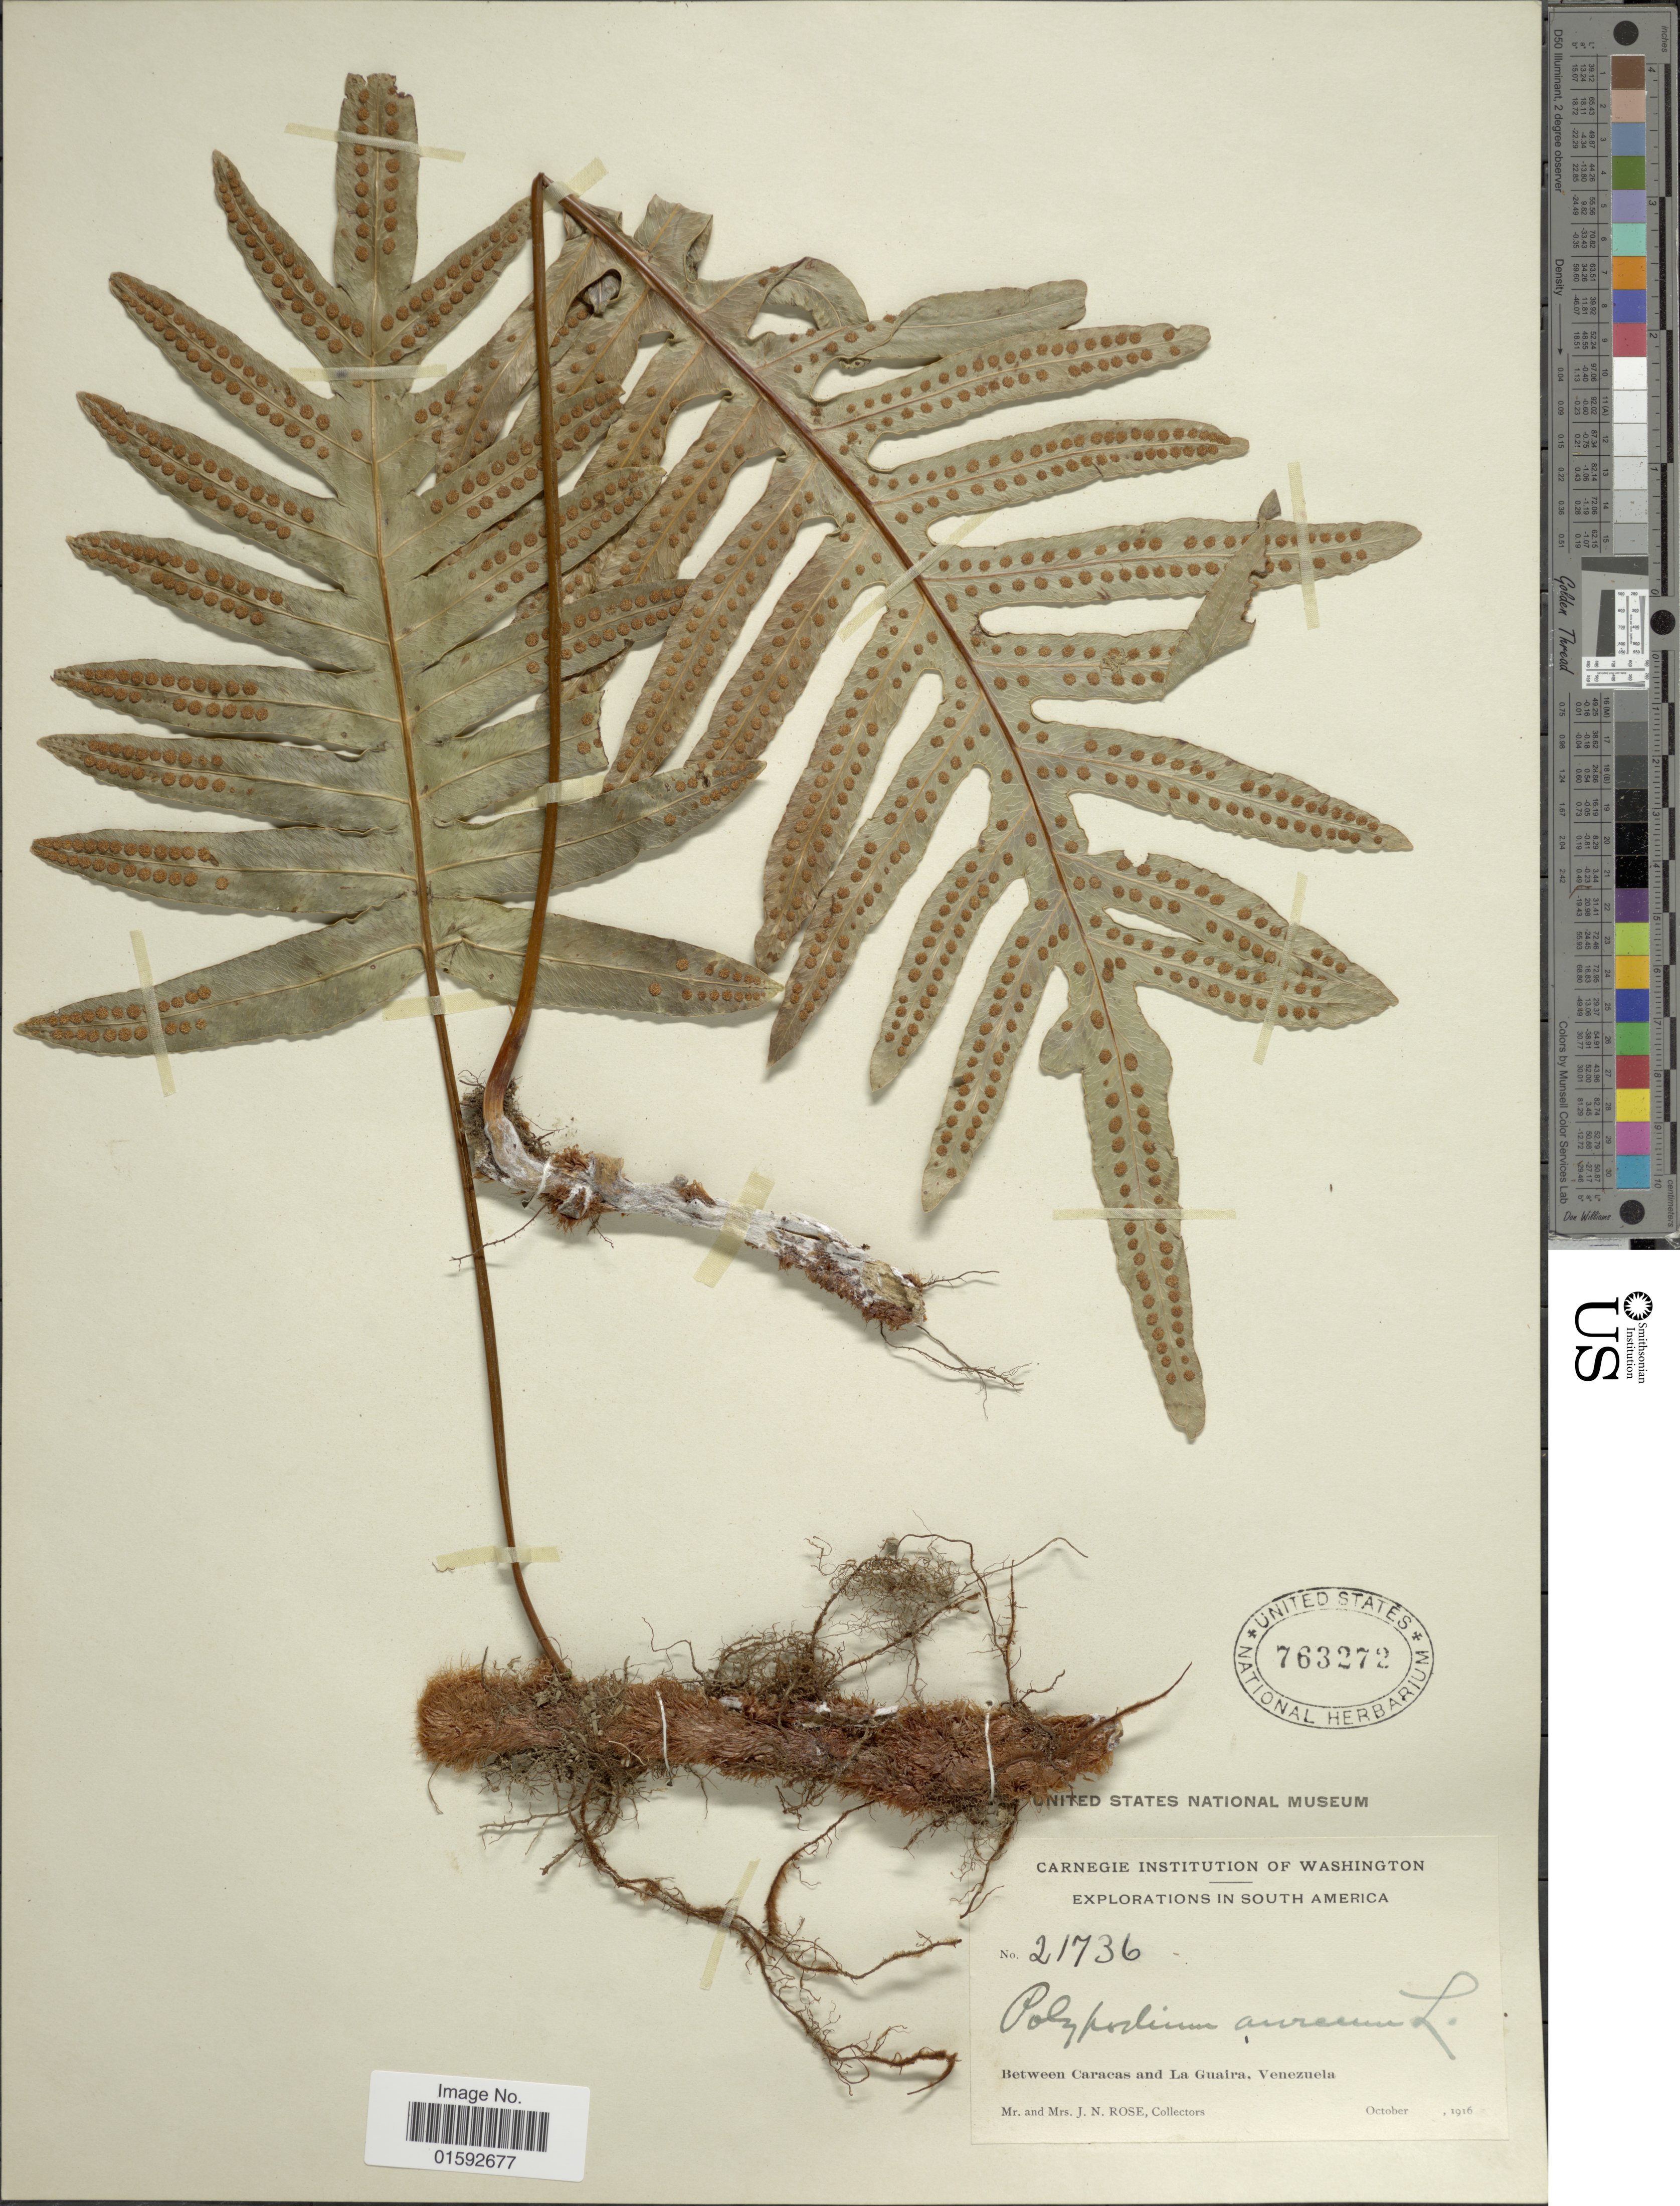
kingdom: Plantae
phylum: Tracheophyta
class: Polypodiopsida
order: Polypodiales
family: Polypodiaceae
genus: Phlebodium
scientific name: Phlebodium pseudoaureum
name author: (Cav.) Lellinger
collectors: J. N. Rose & L. B. Rose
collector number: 21736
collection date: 1916-10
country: Venezuela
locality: Between Caracas and La Guaira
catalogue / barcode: US 763272